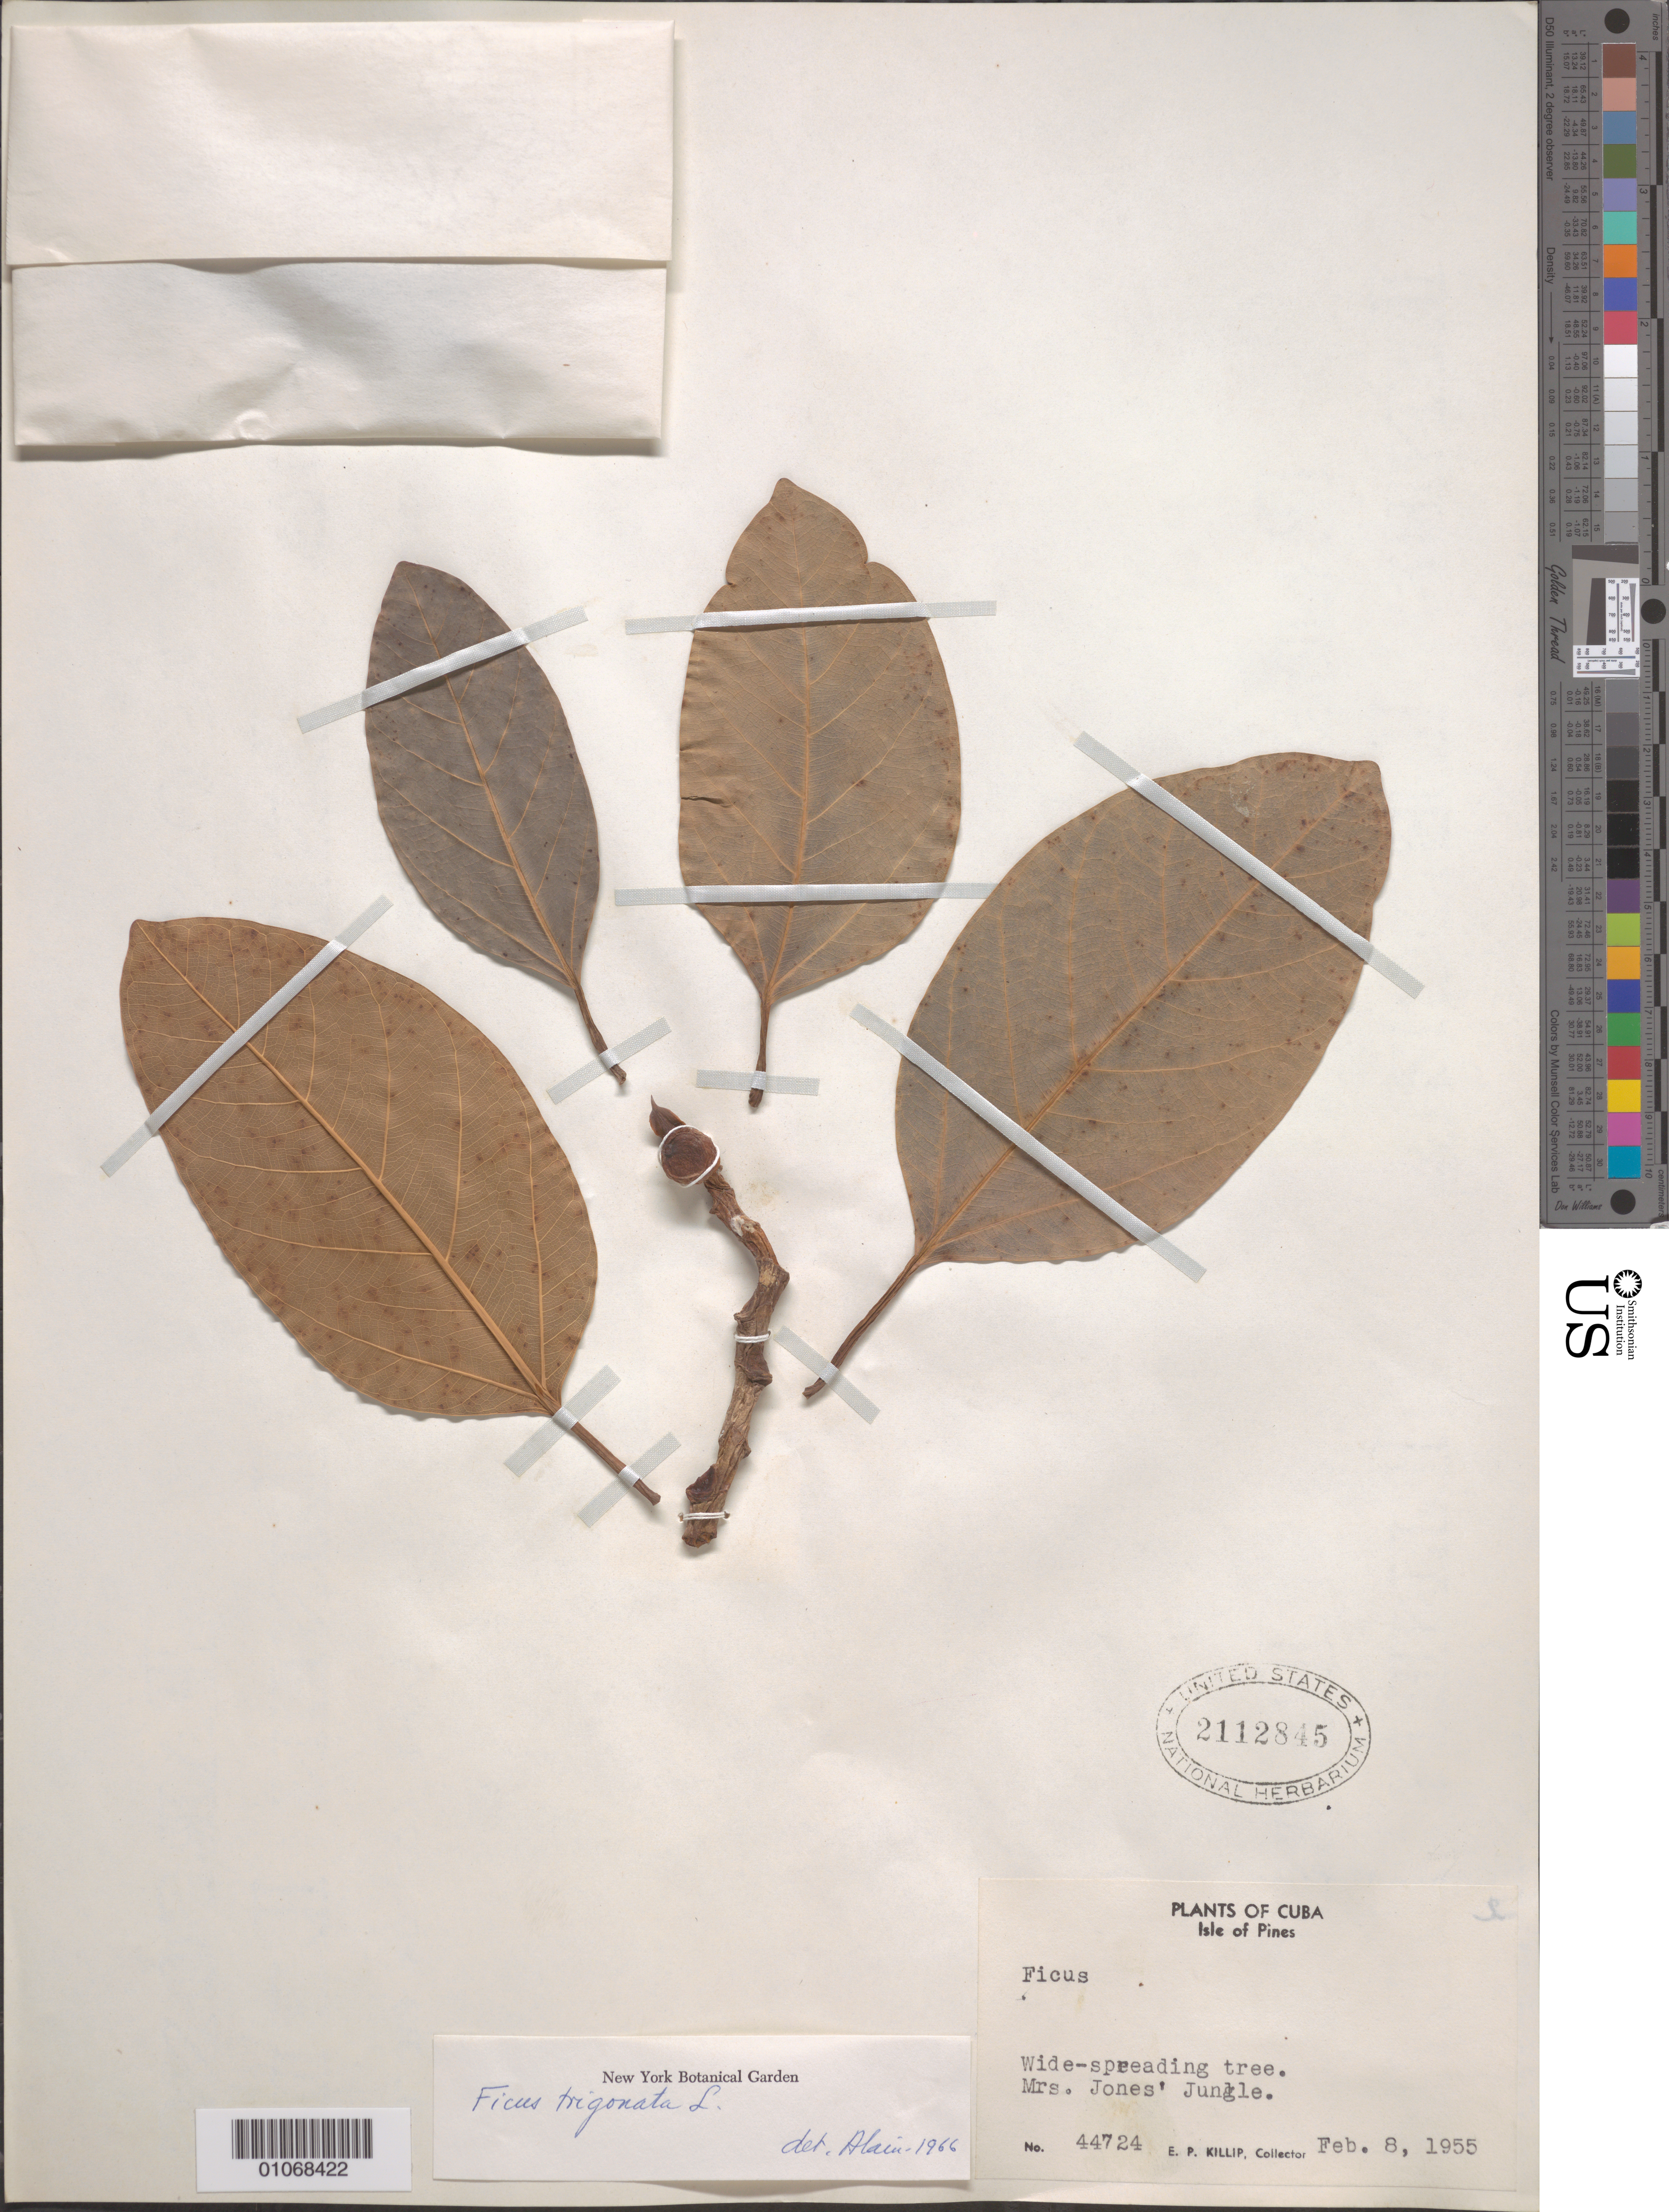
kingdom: Plantae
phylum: Tracheophyta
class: Magnoliopsida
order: Rosales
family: Moraceae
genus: Ficus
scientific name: Ficus trigonata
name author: L.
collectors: E. P. Killip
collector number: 44724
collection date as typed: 08 Feb 1955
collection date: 1955-02-08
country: Cuba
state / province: Isla de La Juventud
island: Isla de la Juventud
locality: Mrs Jones Jungle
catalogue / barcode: US 2112845